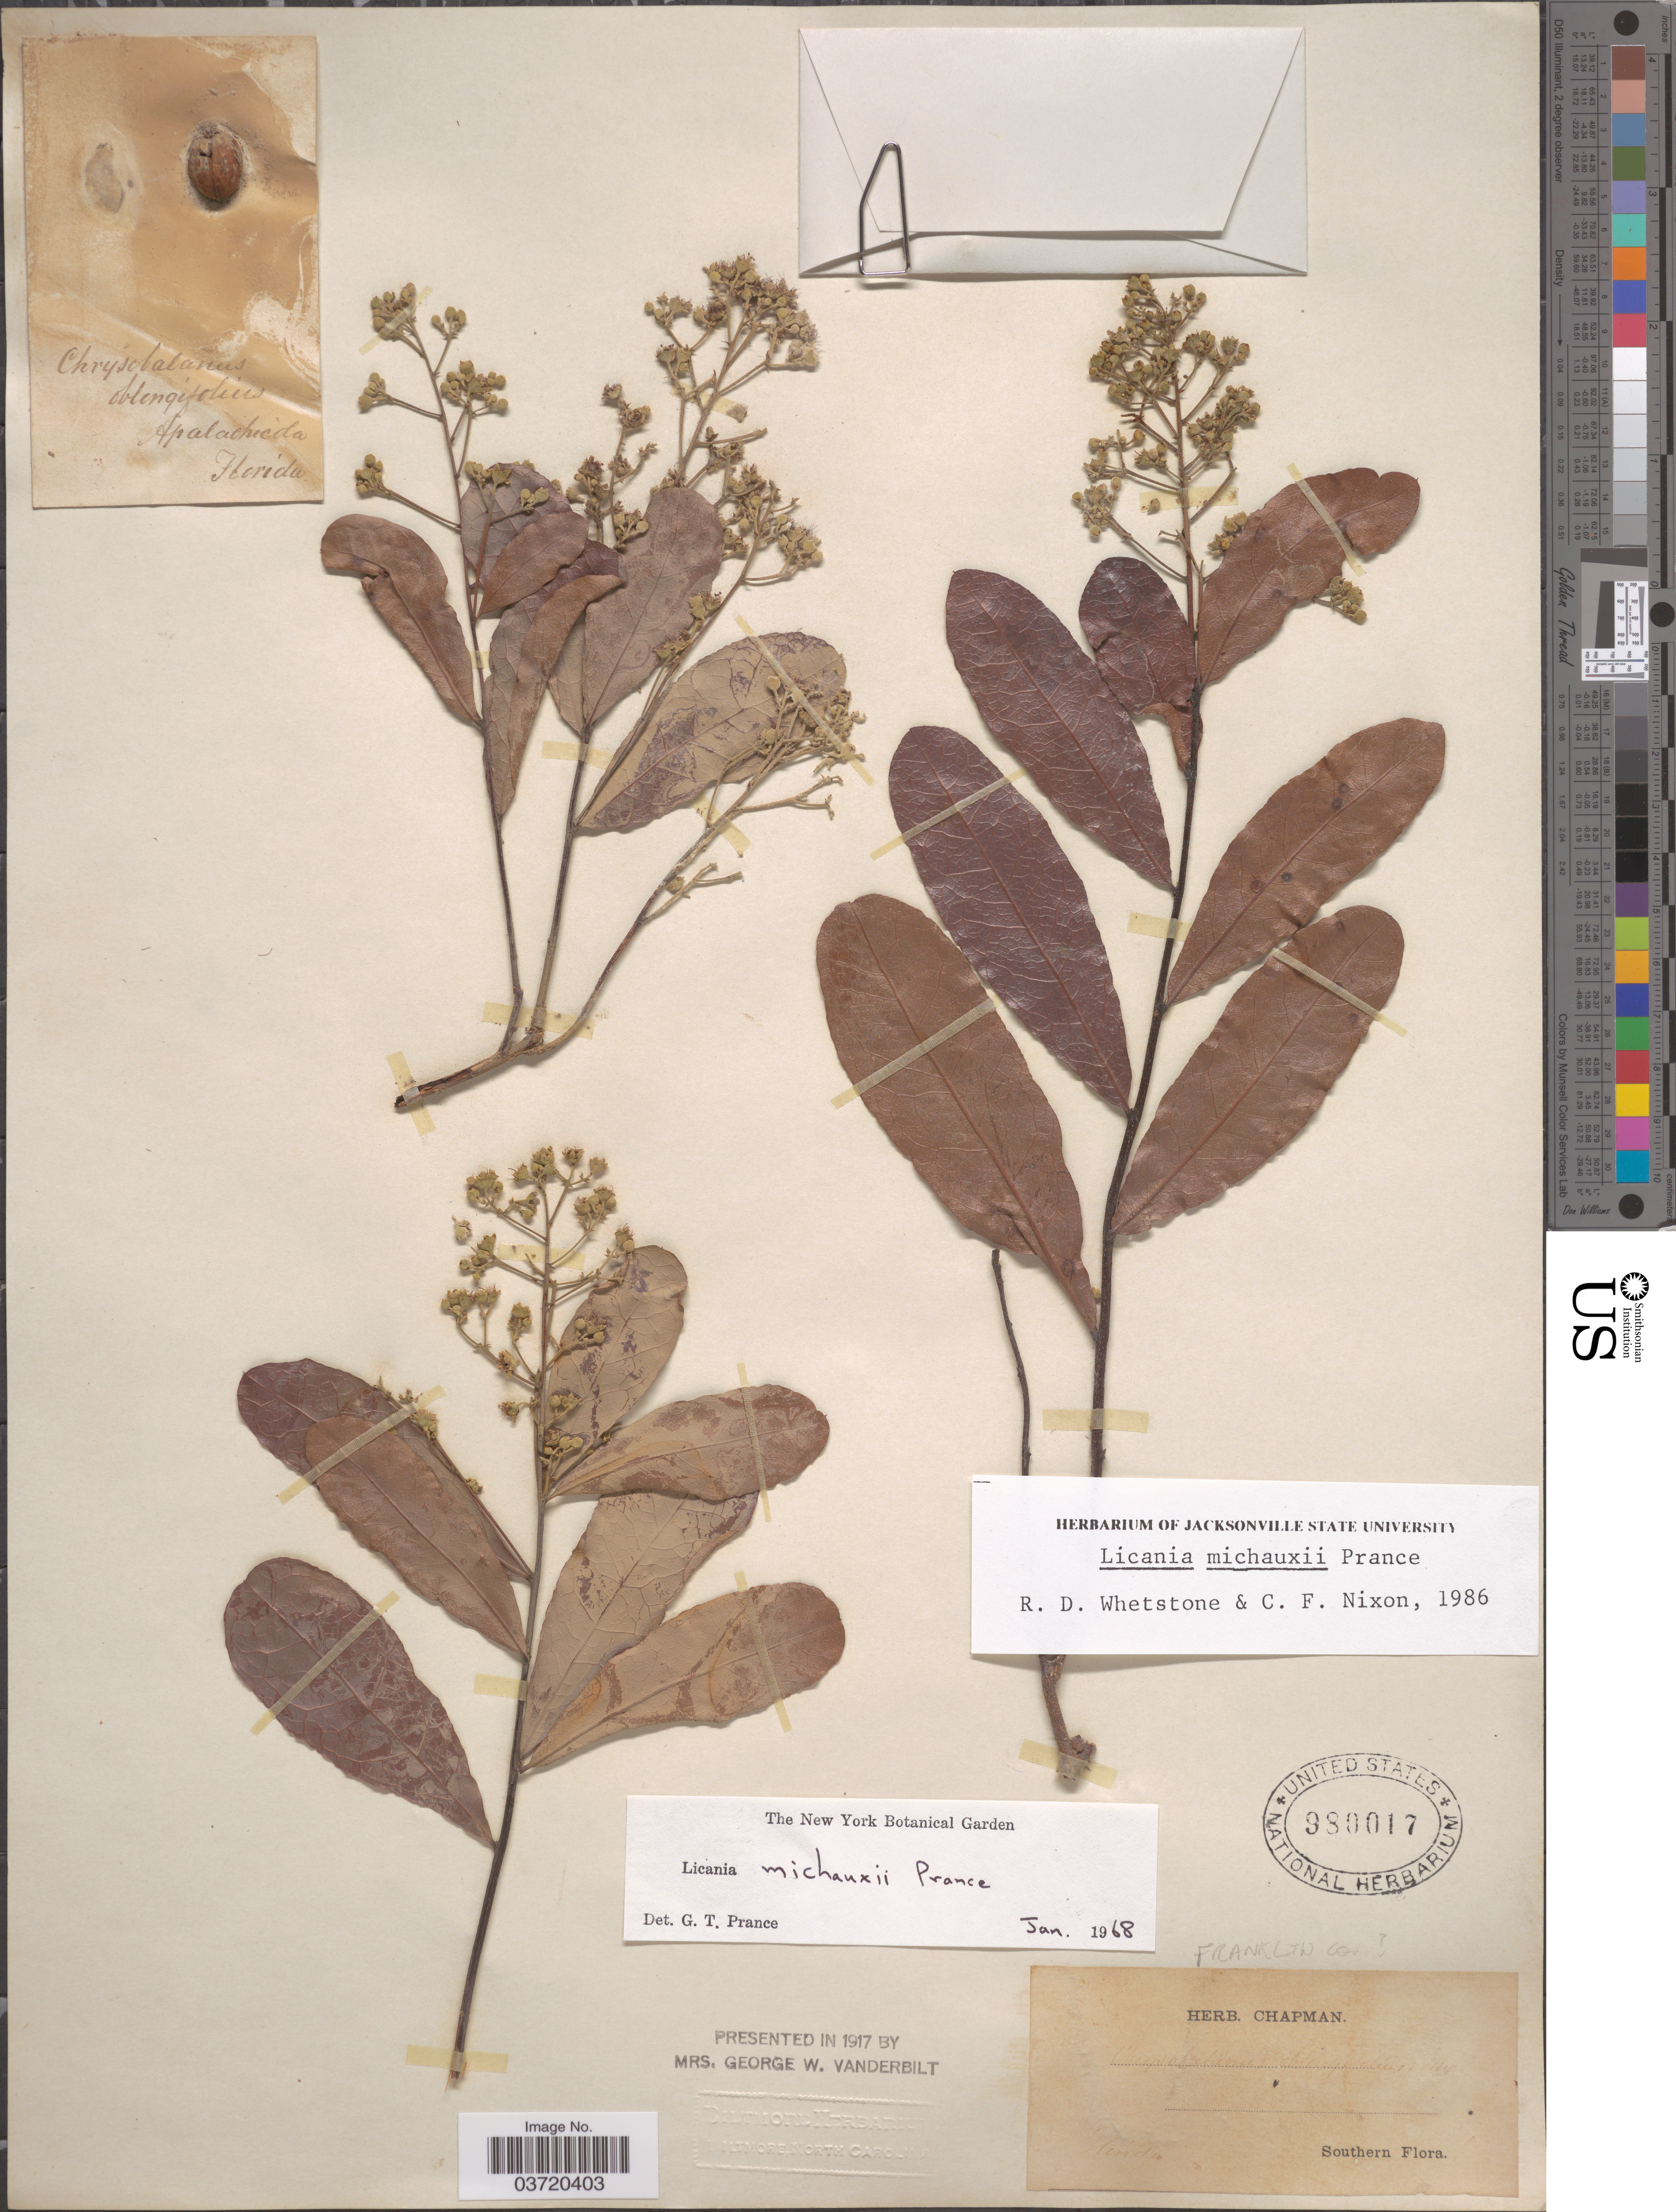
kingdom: Plantae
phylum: Tracheophyta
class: Magnoliopsida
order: Malpighiales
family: Chrysobalanaceae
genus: Geobalanus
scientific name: Geobalanus oblongifolius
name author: (Michx.) Small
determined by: Strong, M. T., (US), Smithsonian Institution - National Museum of Natural History (UNITED STATES)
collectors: ex herb. Chapman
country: United States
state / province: Florida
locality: Southern. Franklin Co.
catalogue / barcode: US 980017